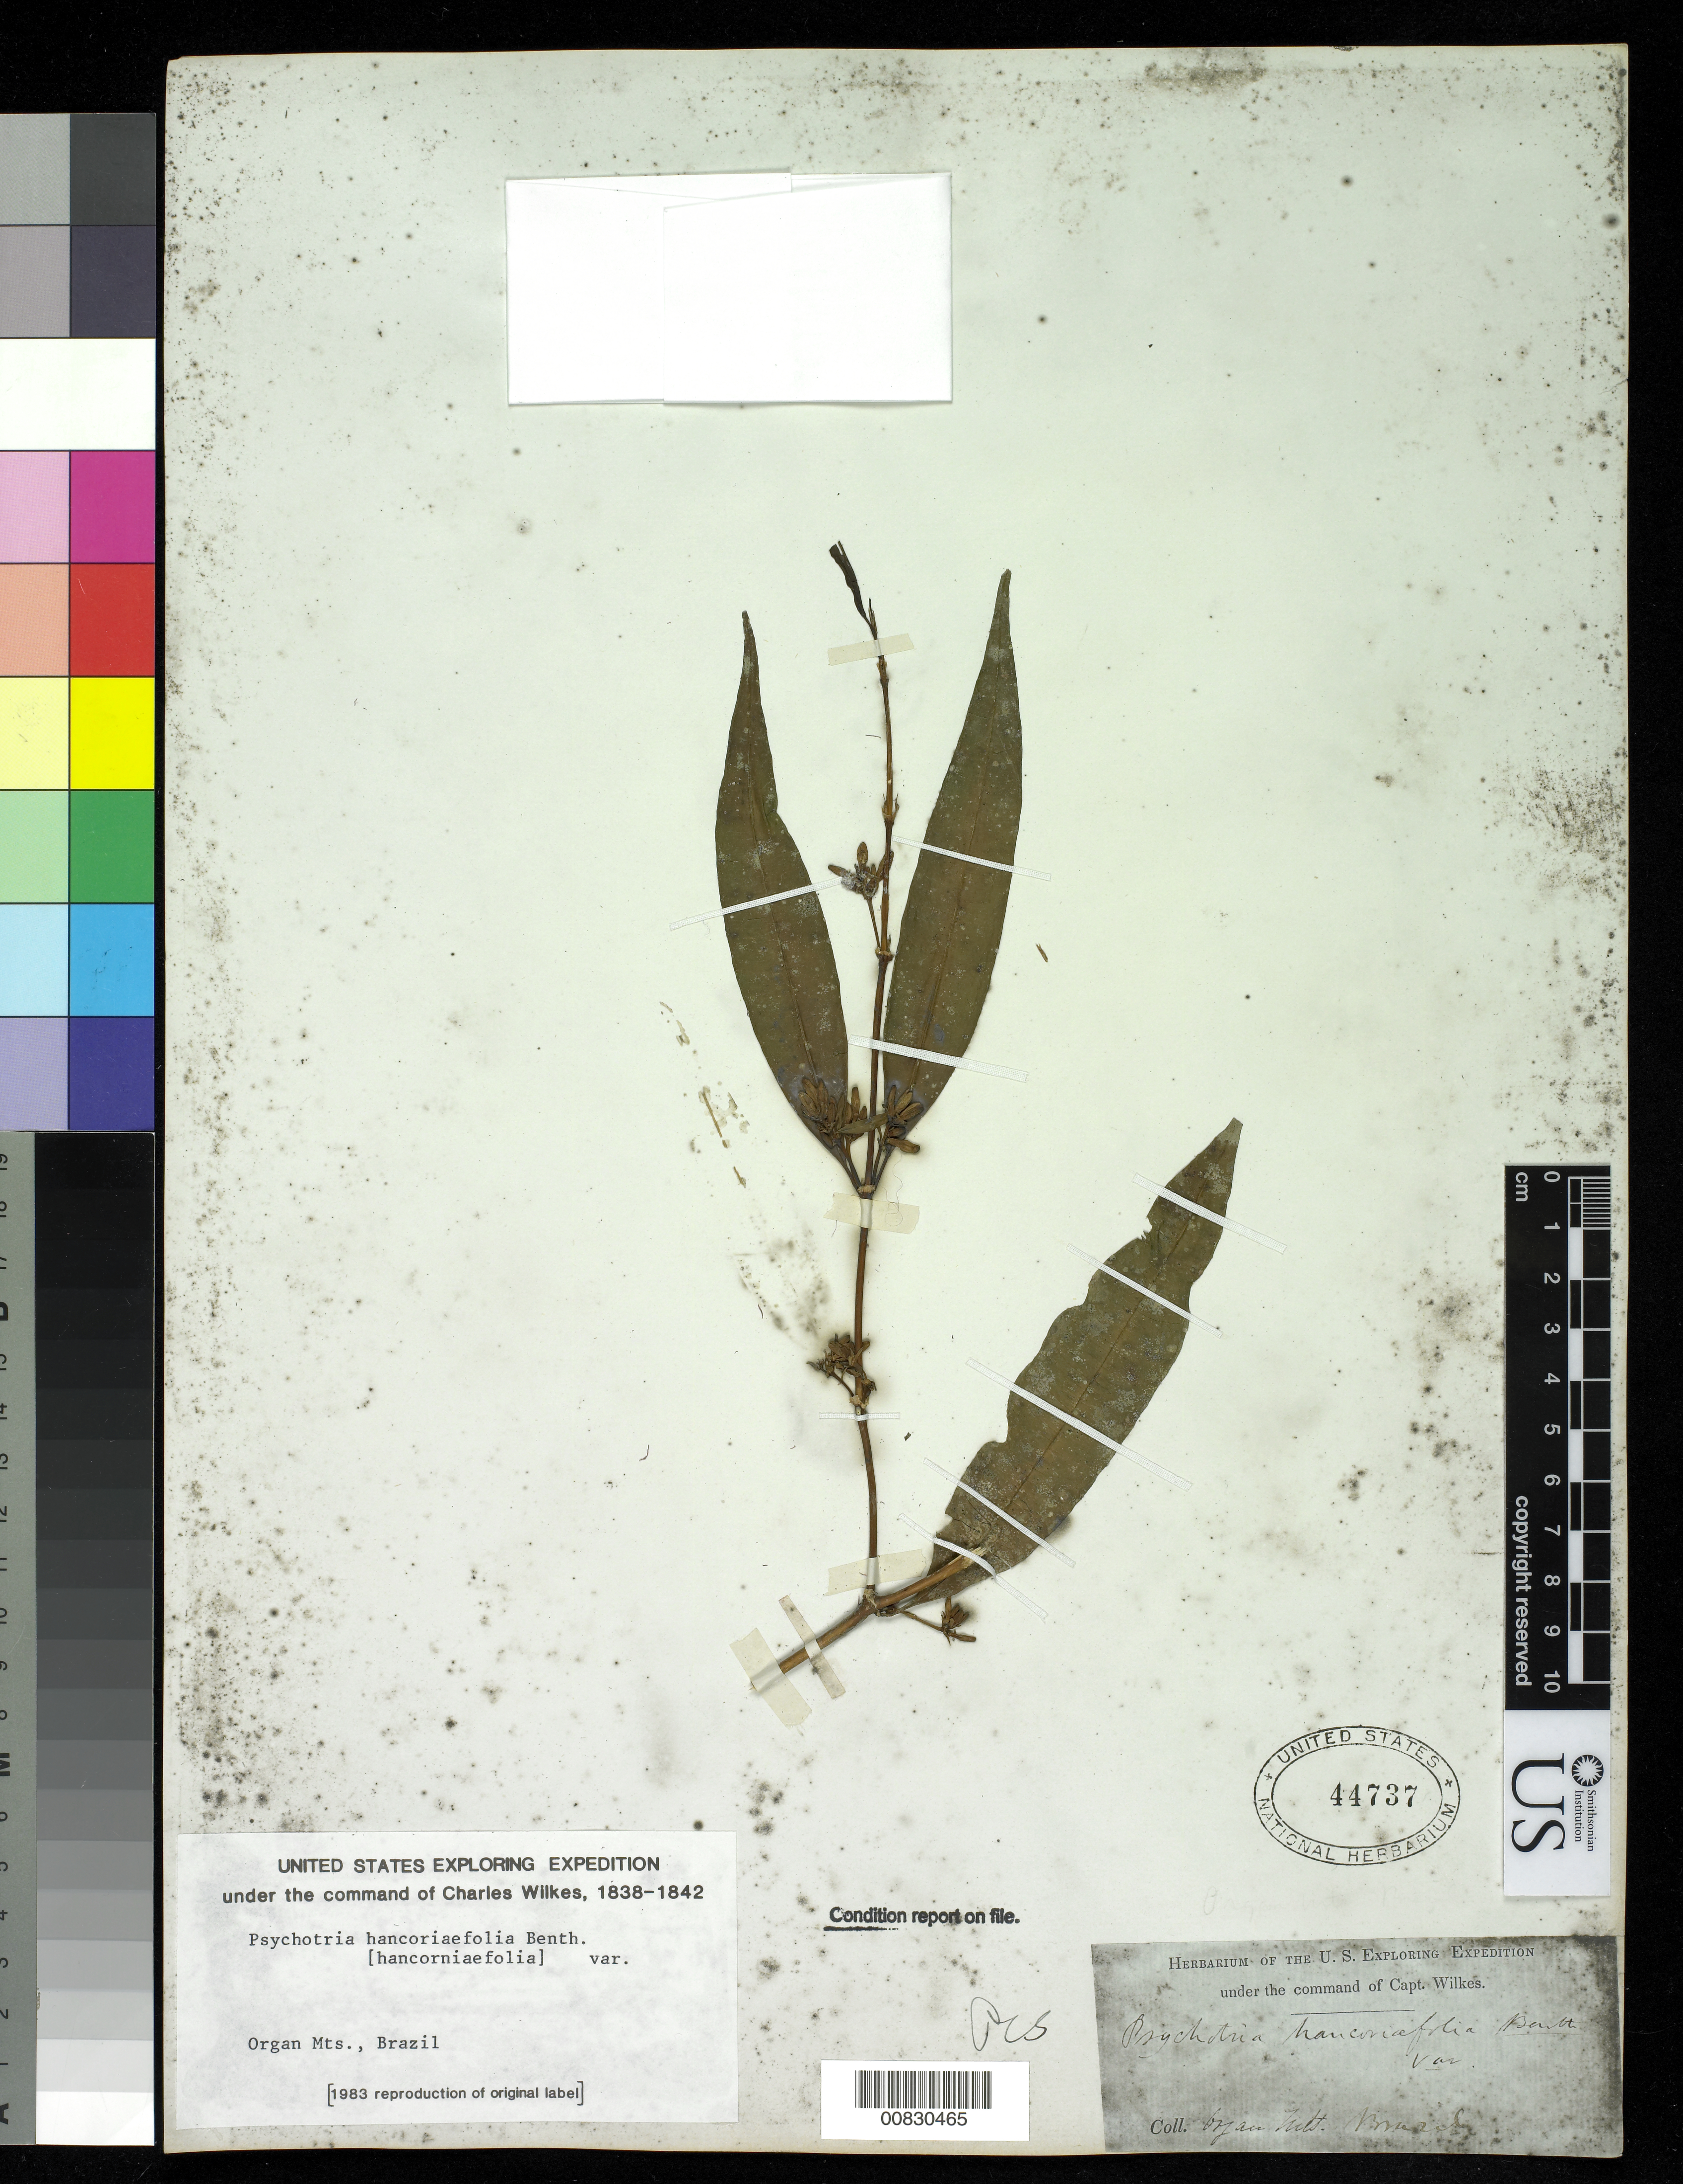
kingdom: Plantae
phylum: Tracheophyta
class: Magnoliopsida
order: Gentianales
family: Rubiaceae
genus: Psychotria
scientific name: Psychotria hancorniifolia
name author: Benth.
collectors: Wilkes Explor. Exped.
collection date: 1838/1842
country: Brazil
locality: Organ Mts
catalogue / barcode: US 44737